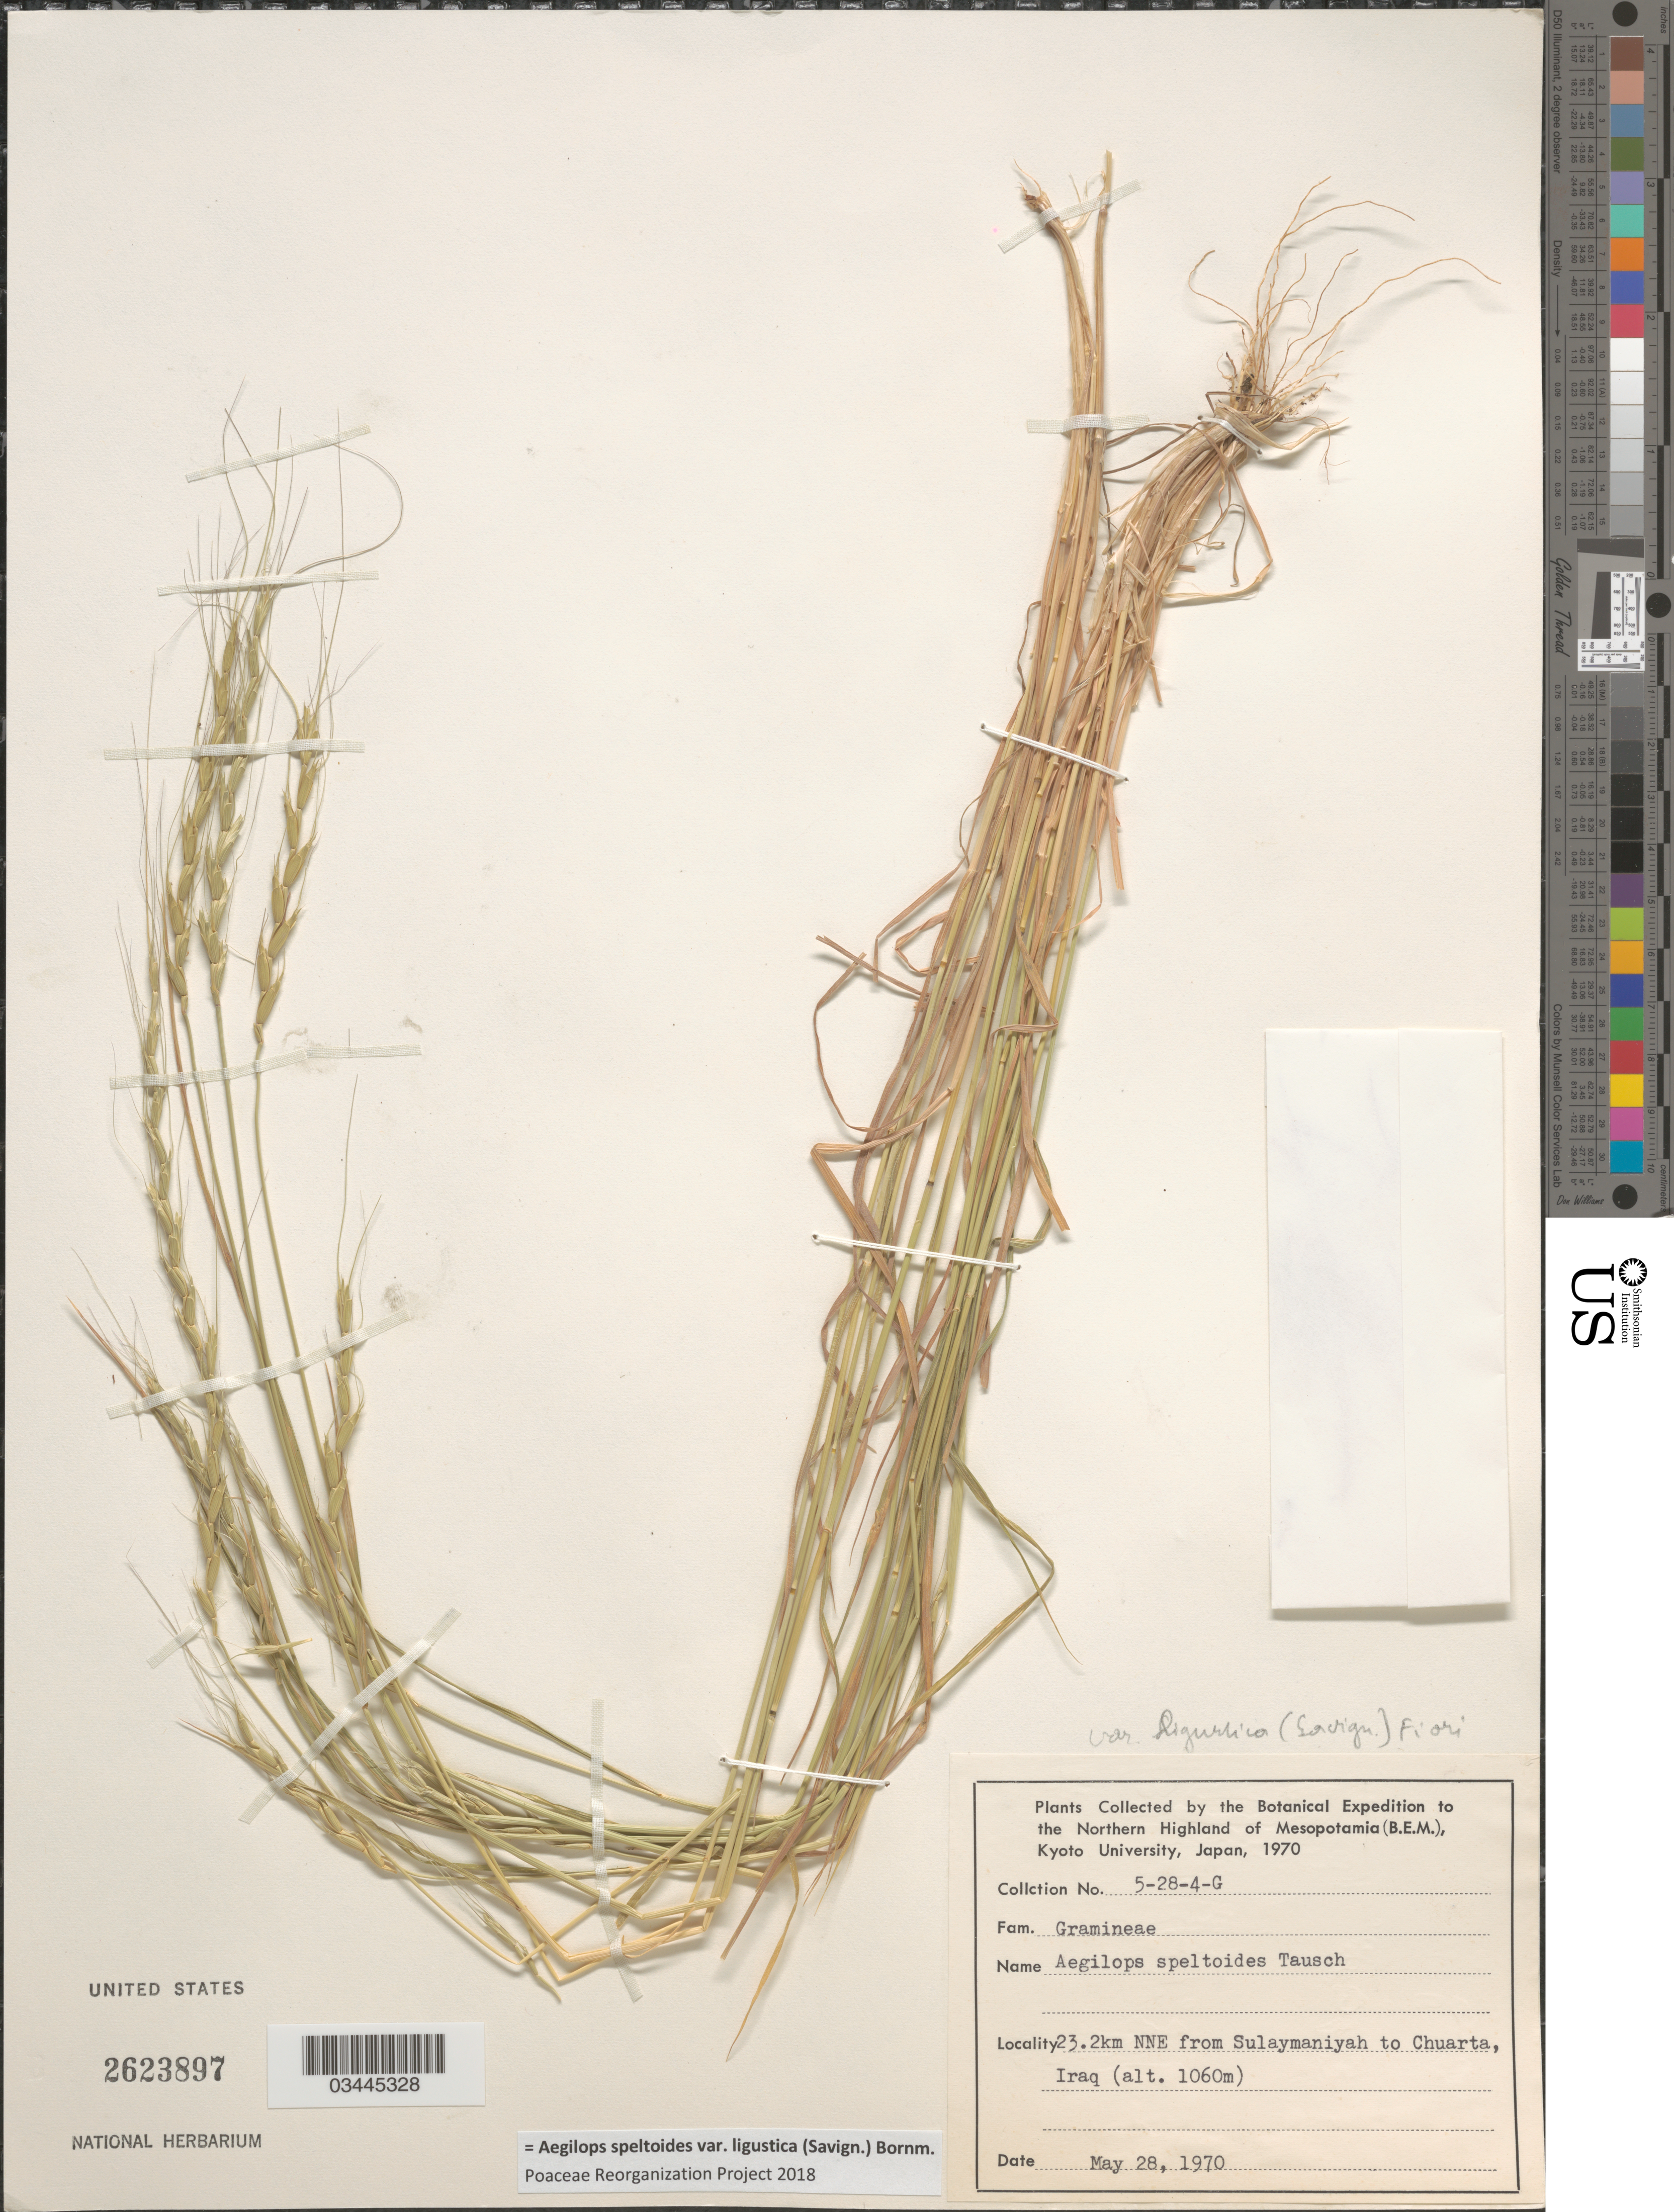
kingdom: Plantae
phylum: Tracheophyta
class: Liliopsida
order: Poales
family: Poaceae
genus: Aegilops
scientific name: Aegilops speltoides var. ligustica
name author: (Savign.) Fiori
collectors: Botanical Expedition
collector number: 5-28-4-G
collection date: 1970-05-28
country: Iraq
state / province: As Sulaymānīyah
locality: To the Northern Highland of Mesopotamia (B.E.M.). 23.2km NNE from Sulaymaniyah to Chuarta.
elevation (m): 1060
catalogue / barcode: US 2623897